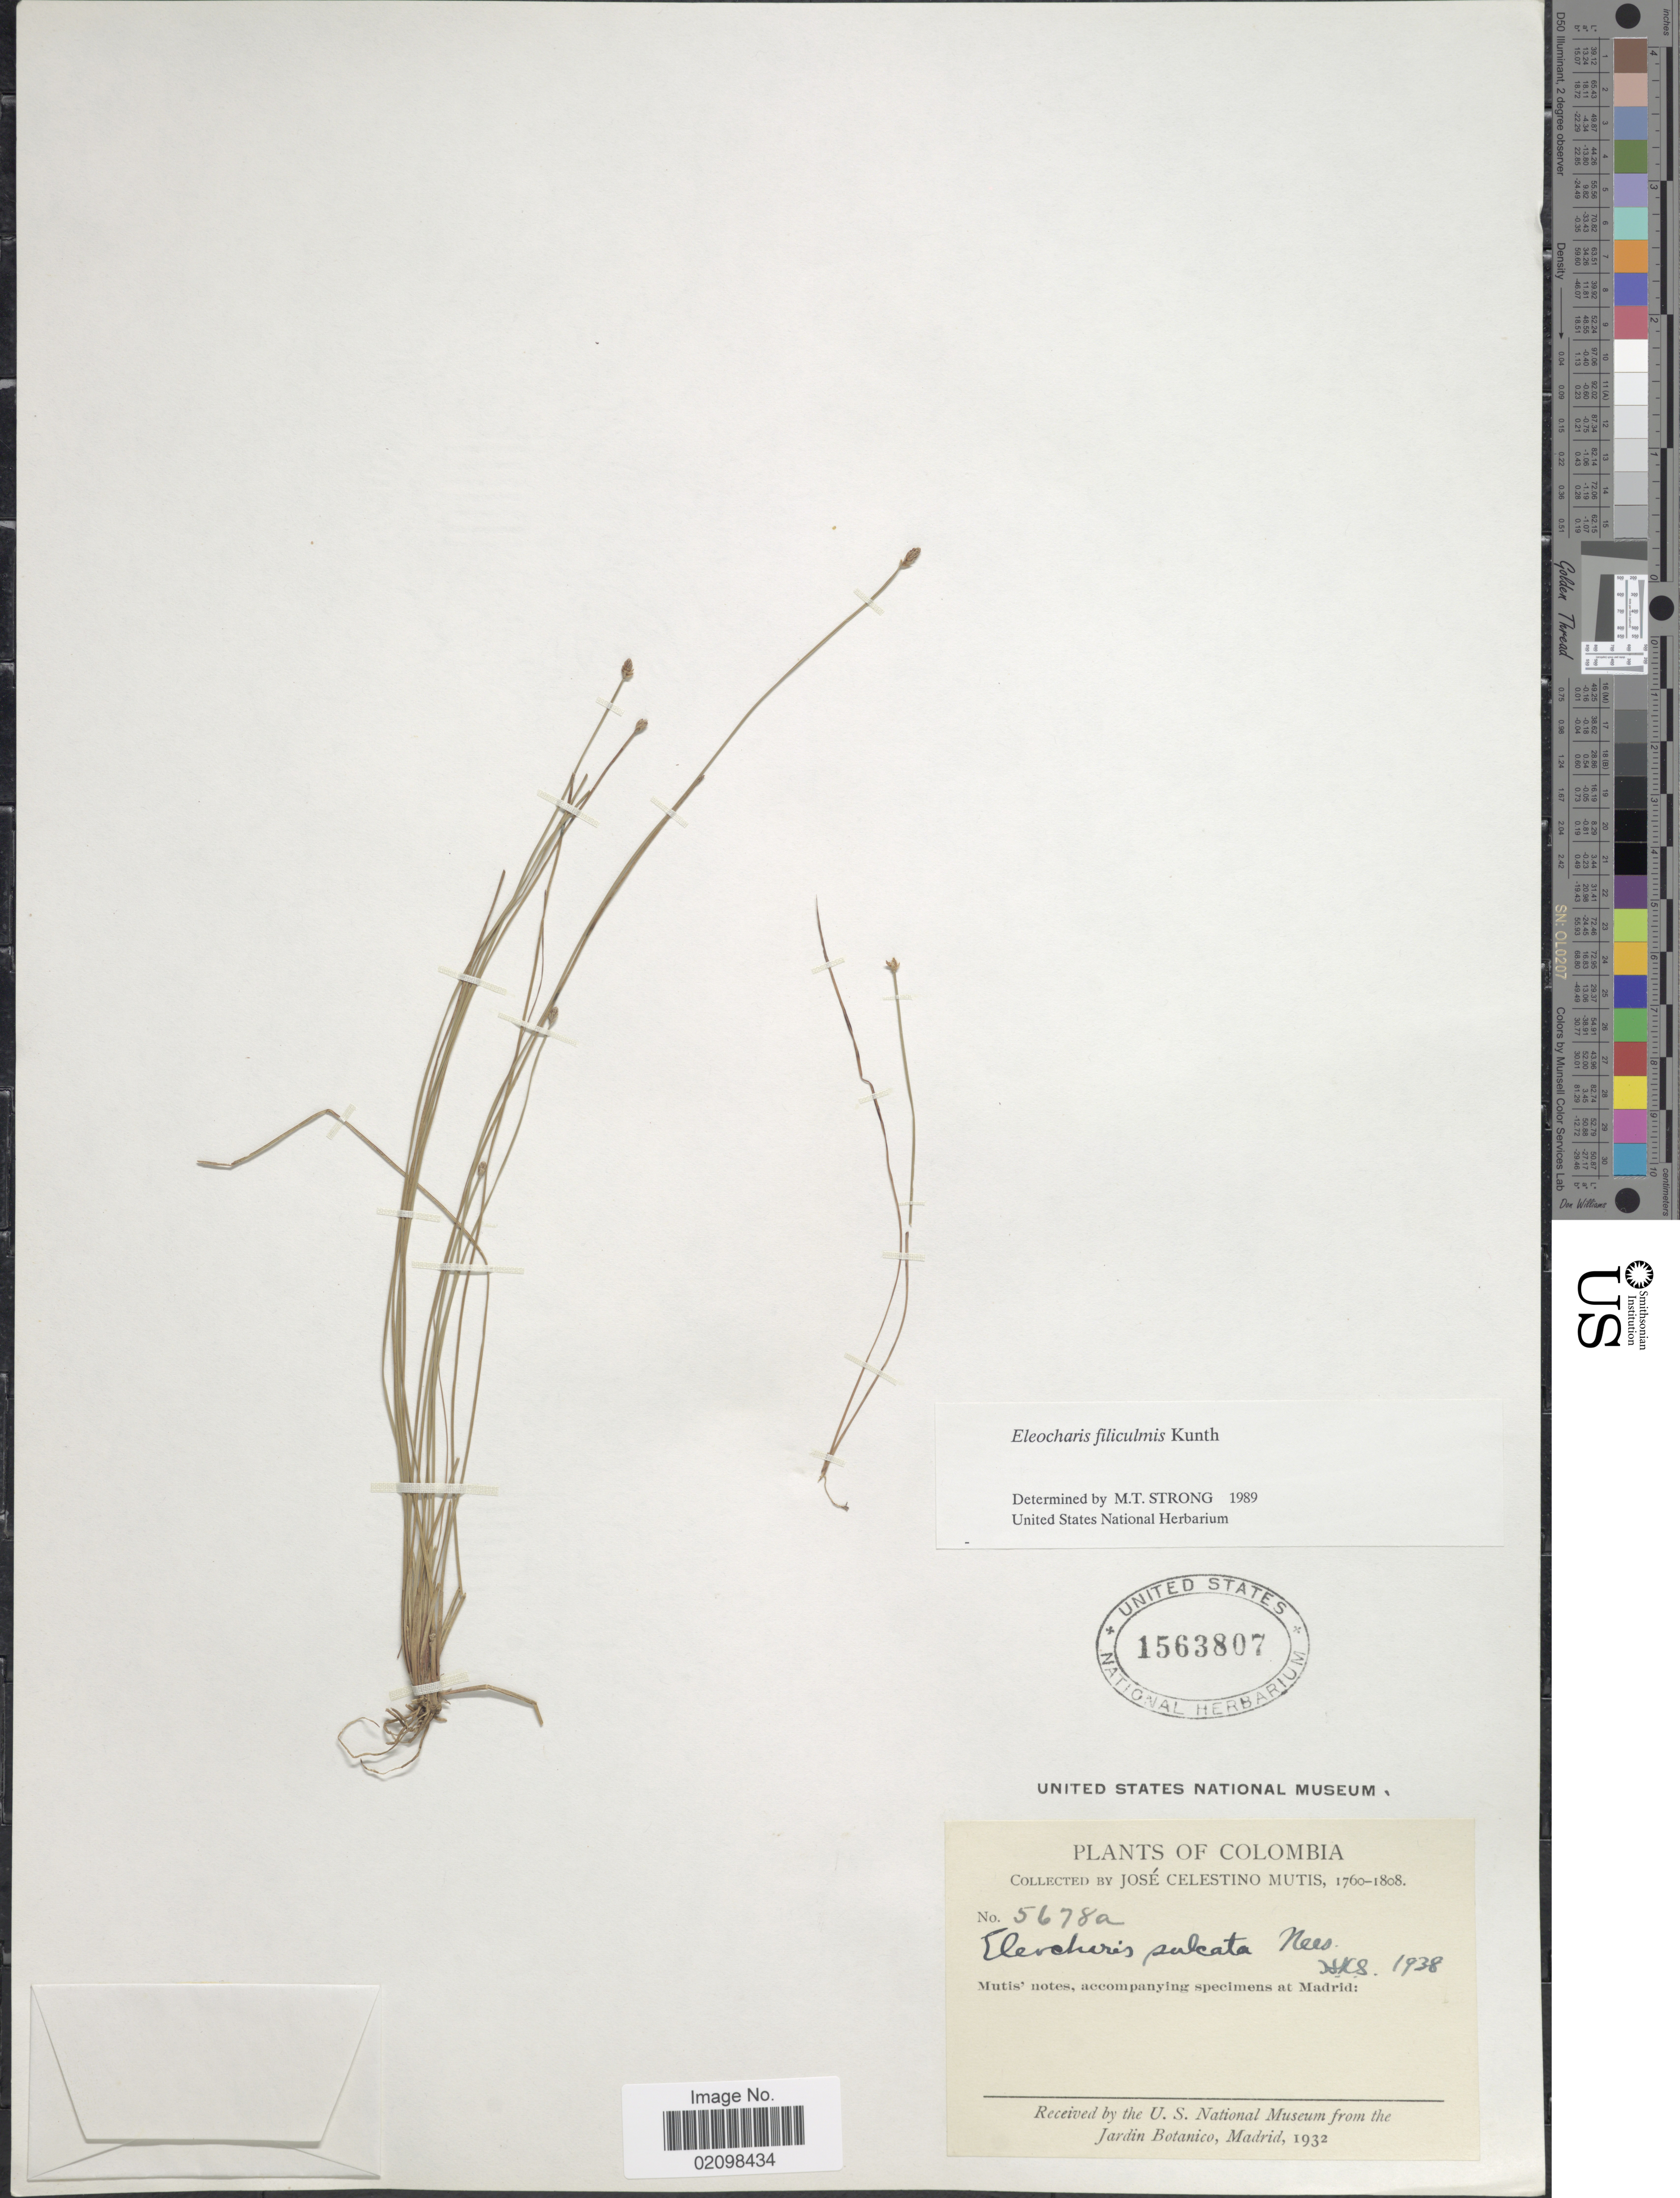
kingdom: Plantae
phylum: Tracheophyta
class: Liliopsida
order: Poales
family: Cyperaceae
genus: Eleocharis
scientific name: Eleocharis filiculmis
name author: Kunth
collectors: J. C. B. Mutis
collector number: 5678a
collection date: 1760/1808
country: Colombia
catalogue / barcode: US 1563807